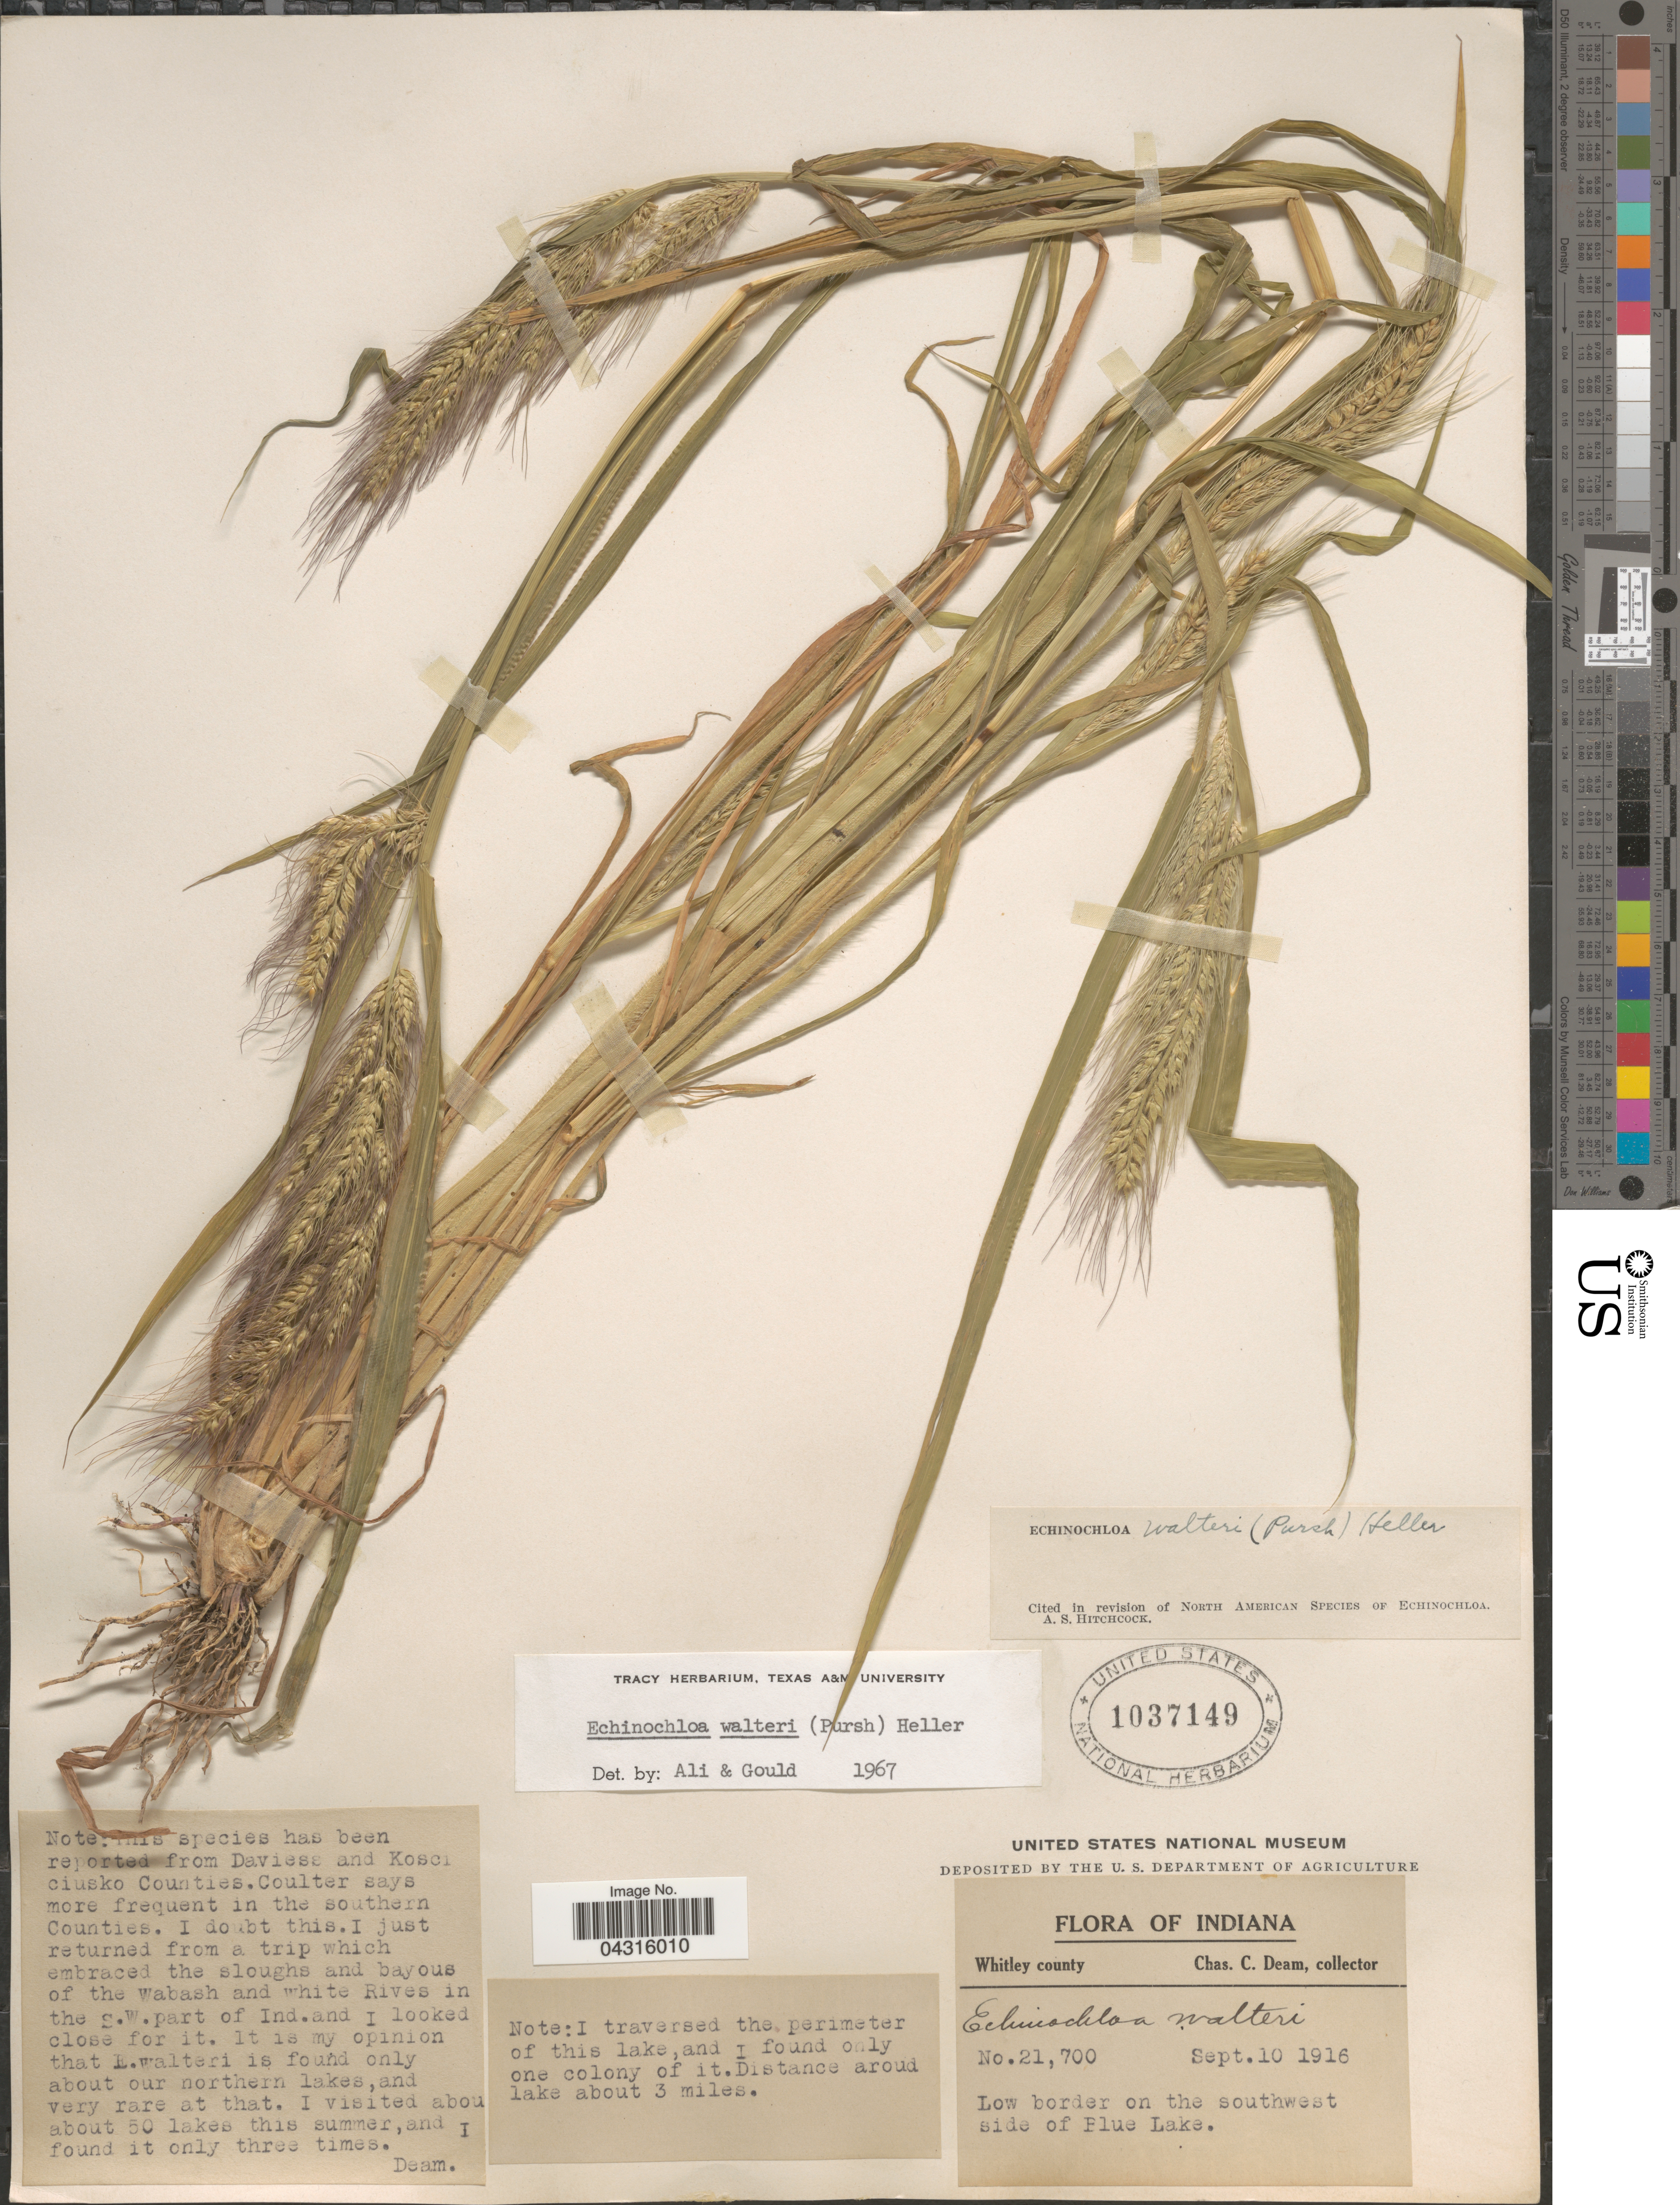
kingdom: Plantae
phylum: Tracheophyta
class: Liliopsida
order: Poales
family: Poaceae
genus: Echinochloa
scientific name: Echinochloa walteri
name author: (Pursh) A. Heller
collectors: C. C. Deam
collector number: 21700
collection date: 1916-09-10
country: United States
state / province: Indiana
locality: Whitley county. Low border on the southwest side of Blue Lake.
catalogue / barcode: US 1037149